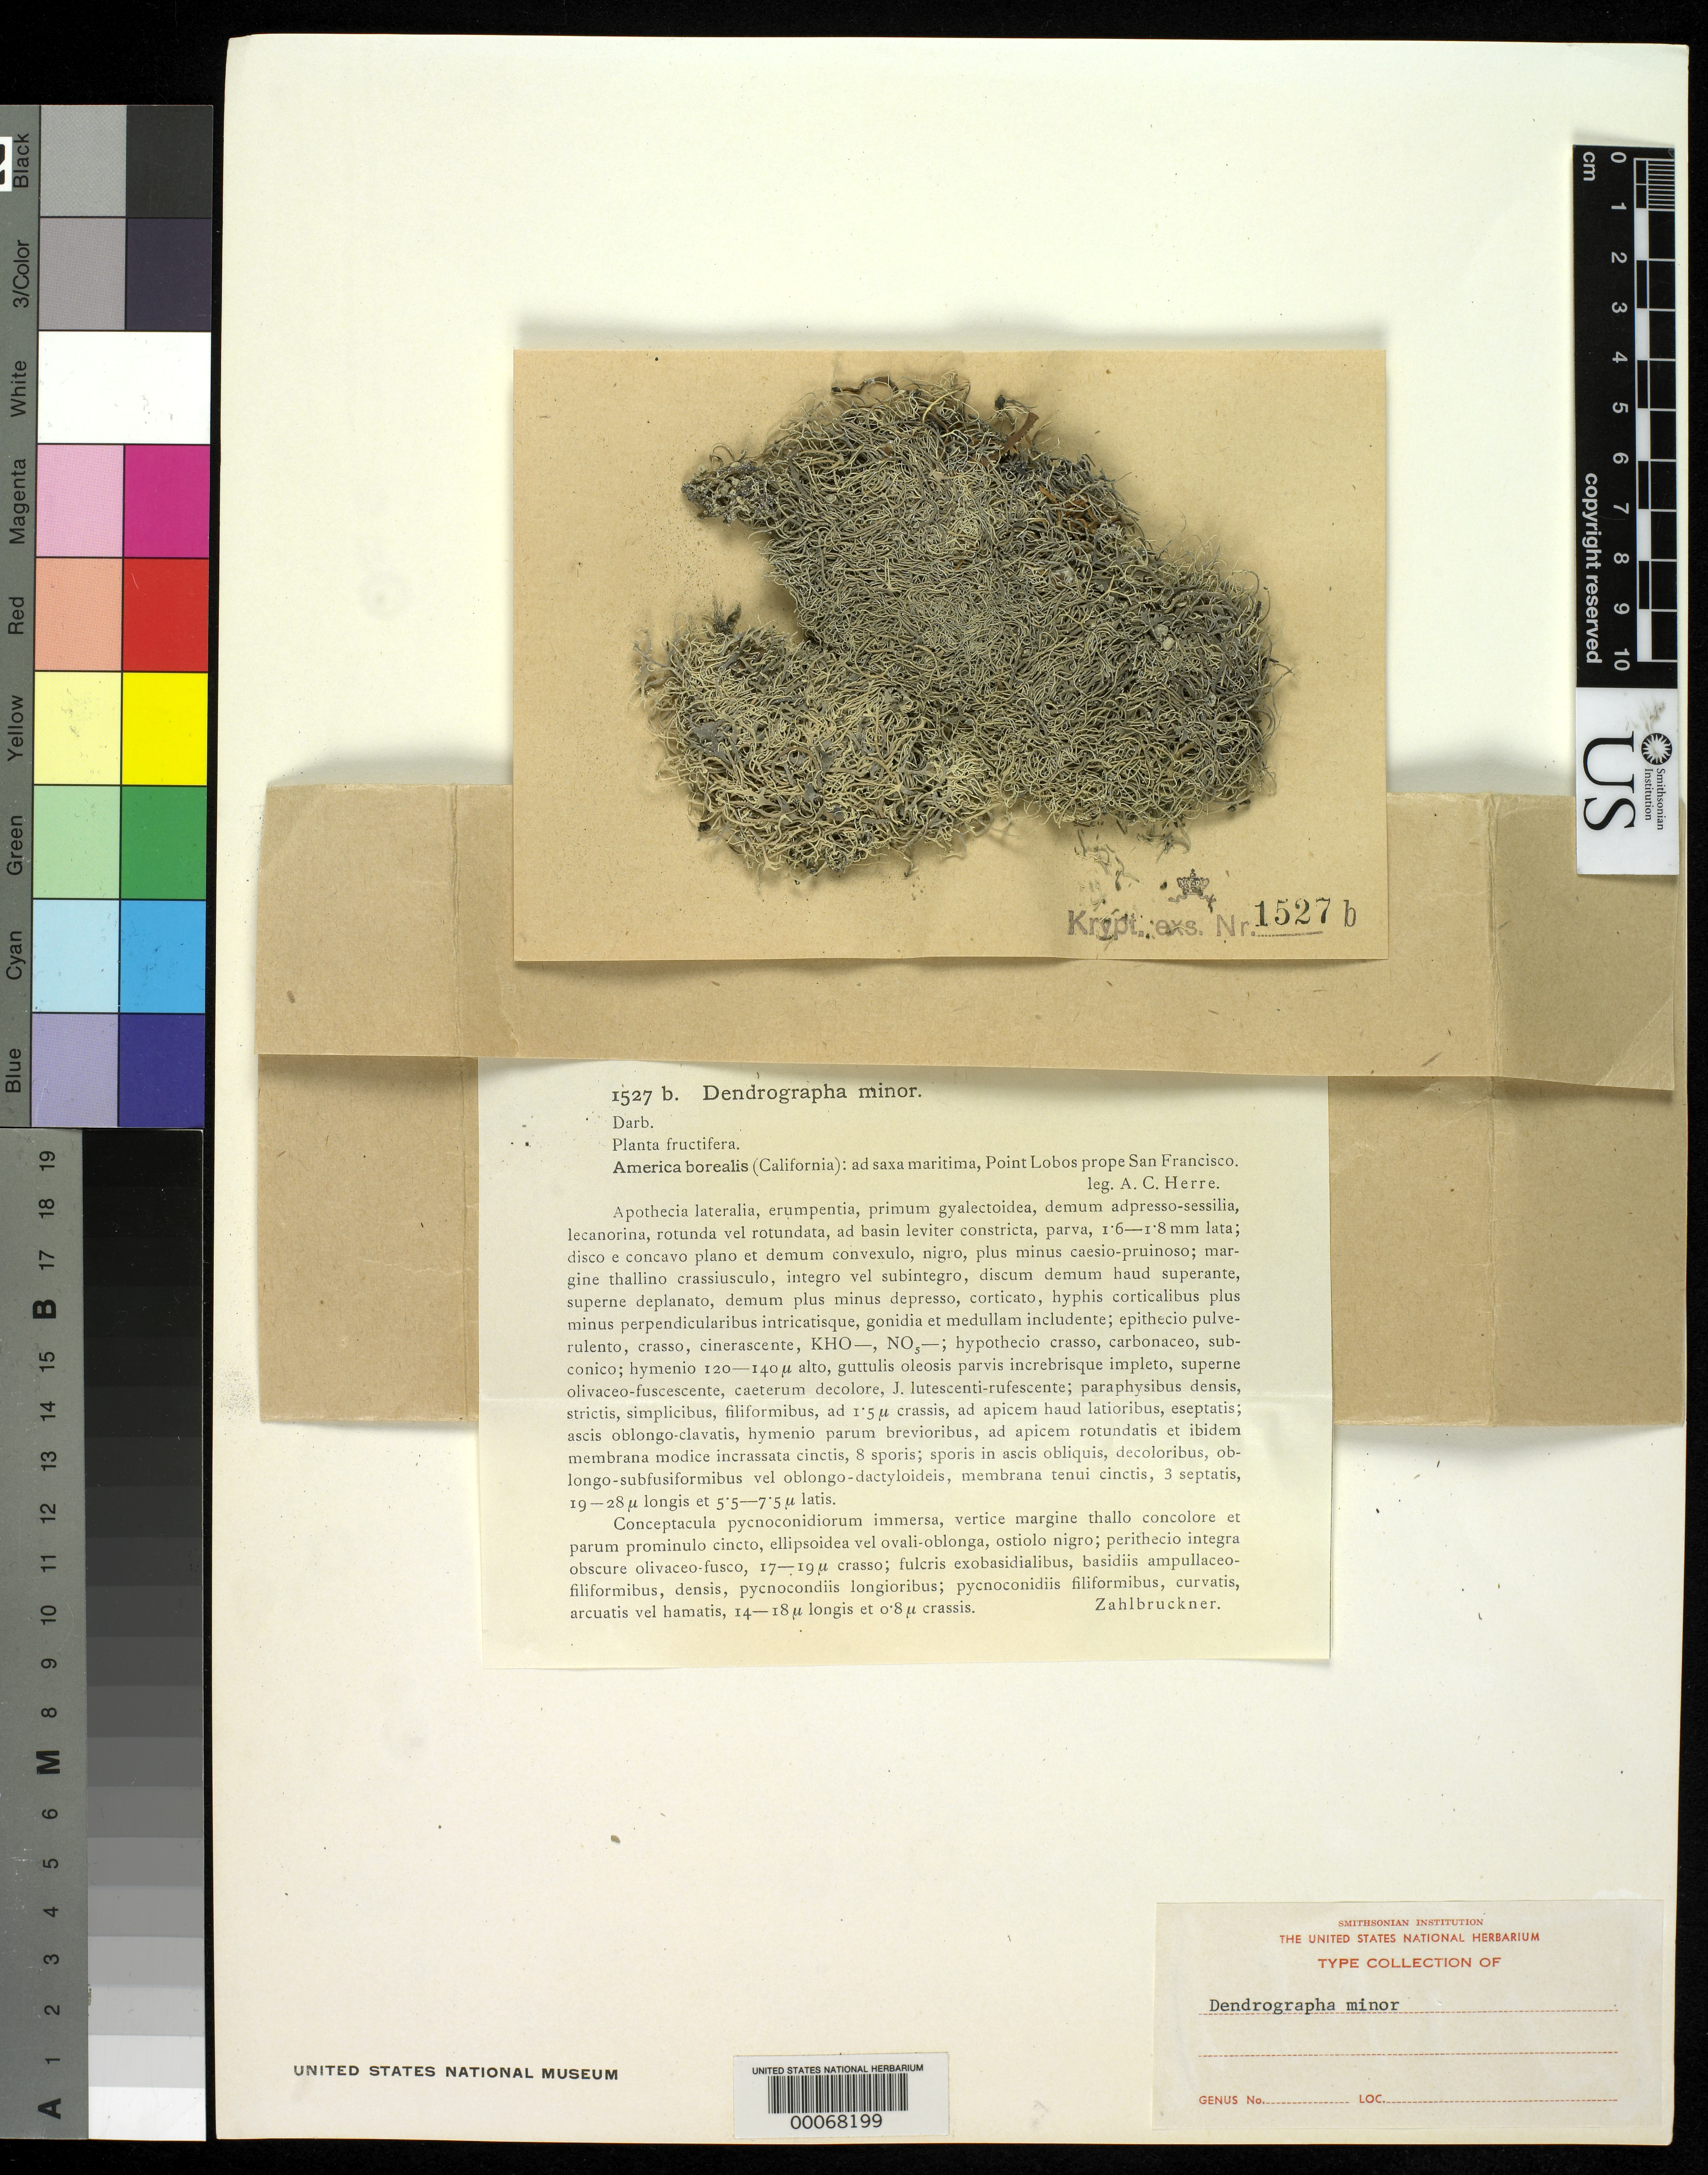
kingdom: Fungi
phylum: Ascomycota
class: Arthoniomycetes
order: Arthoniales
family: Roccellaceae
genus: Dendrographa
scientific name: Dendrographa minor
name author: Zahlbr.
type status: Isotype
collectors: A. W. Herre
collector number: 1527b (Krypt. Exs.)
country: United States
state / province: California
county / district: San Francisco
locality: Pt. Lobos, San Francisco.